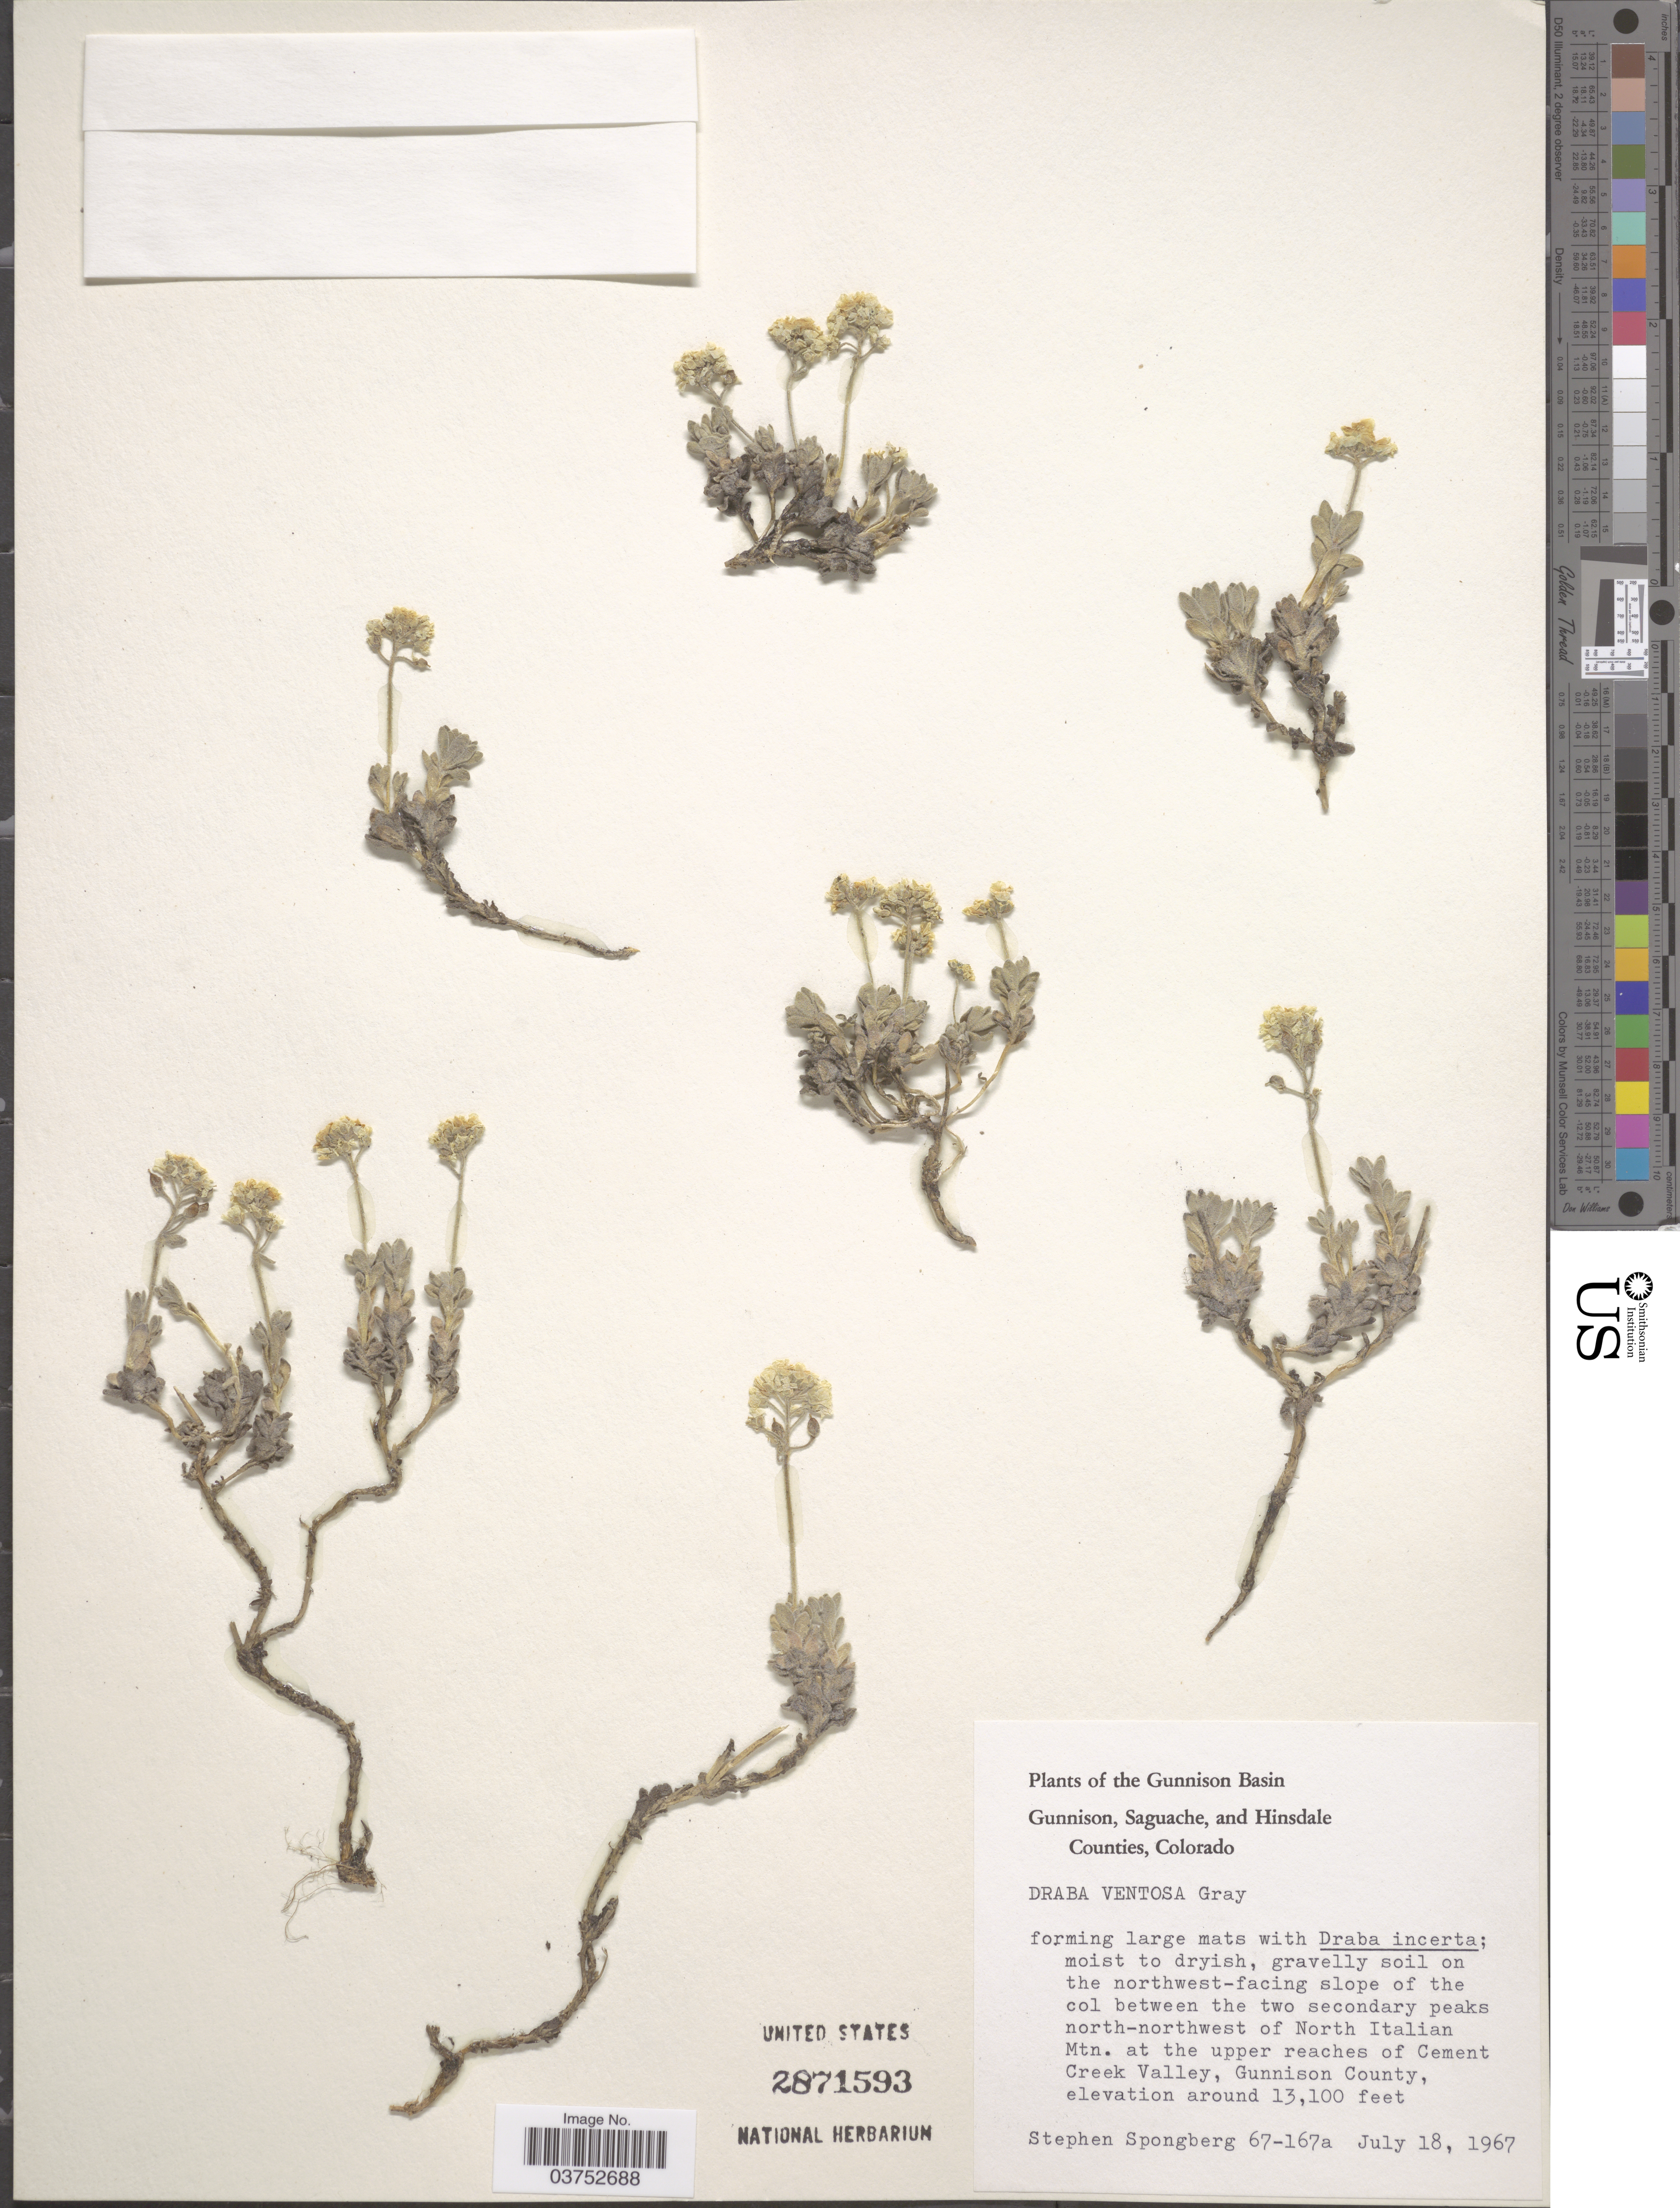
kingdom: Plantae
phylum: Tracheophyta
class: Magnoliopsida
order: Brassicales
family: Brassicaceae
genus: Draba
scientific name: Draba ventosa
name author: (A. Gray) A. Gray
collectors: S. A.Spongberg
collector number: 67-167a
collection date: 1967-07-18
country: United States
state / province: Colorado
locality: The Gunnison Basin. On the northwest-facing slope of the col between the two secondary peaks north-northwest of North Italian Mtn. at the upper reaches of Cement Creek Valley, Gunnison County.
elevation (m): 3993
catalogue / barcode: US 2871593